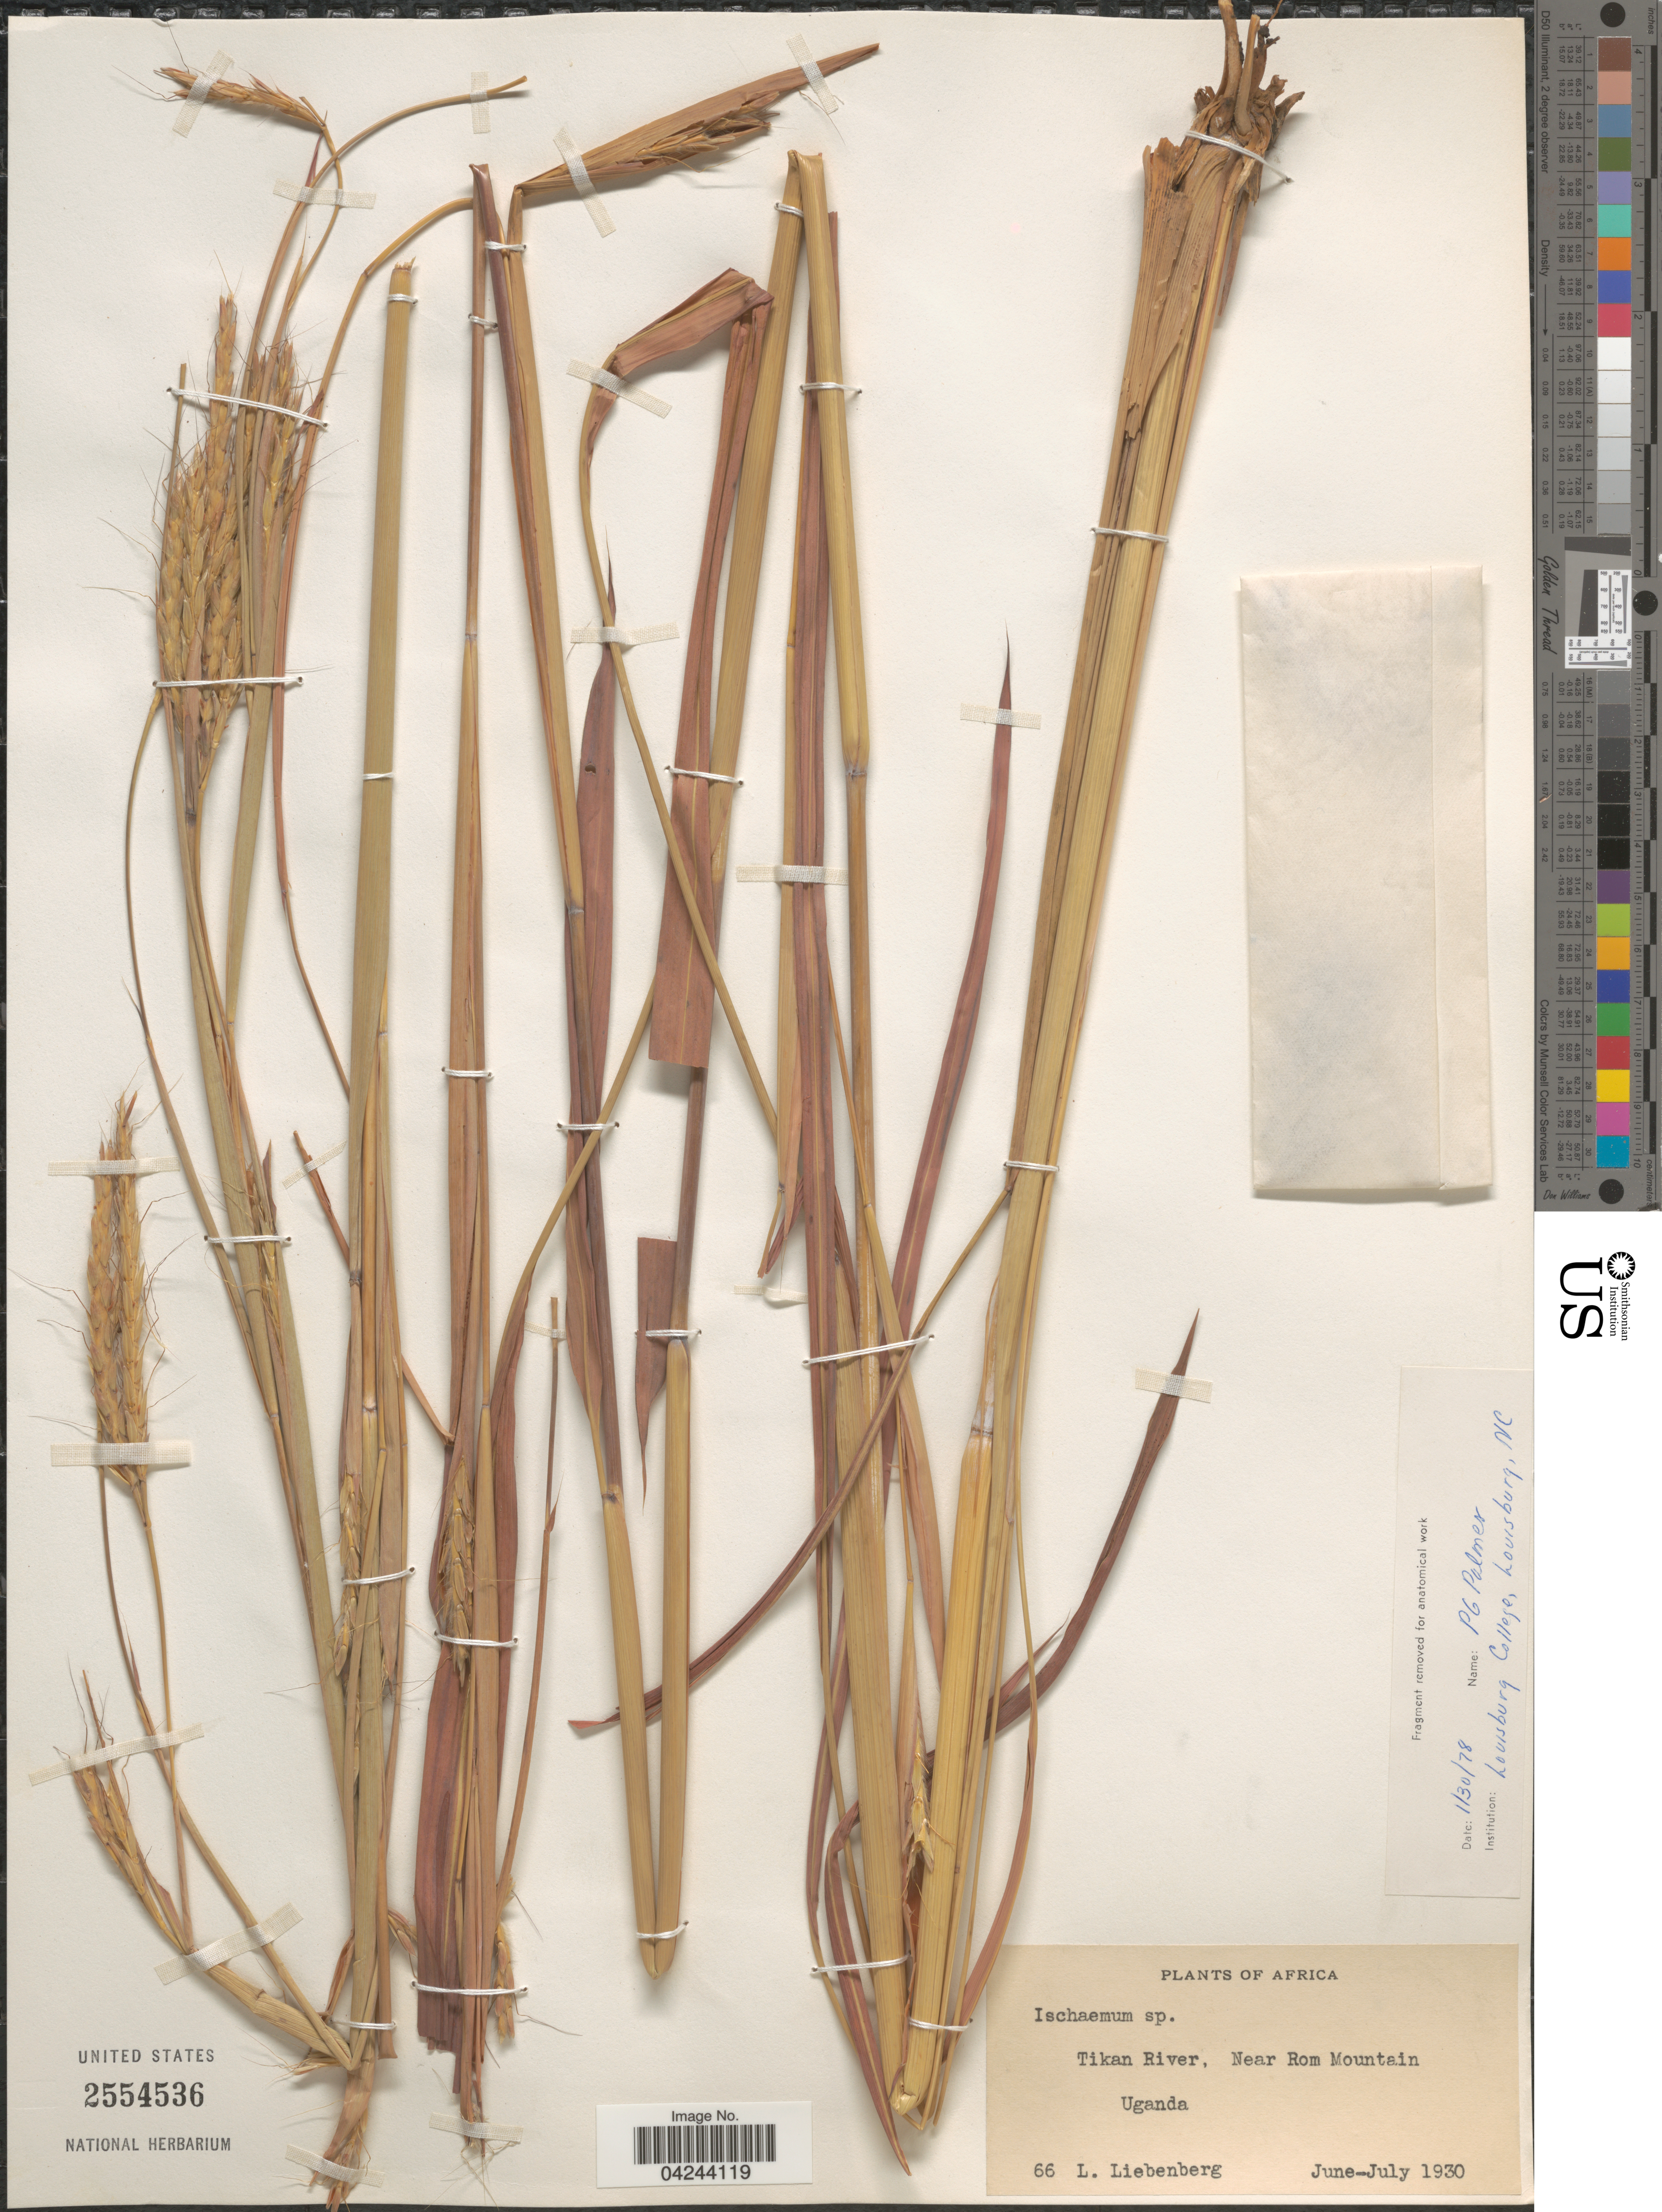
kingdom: Plantae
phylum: Tracheophyta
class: Liliopsida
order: Poales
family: Poaceae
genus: Ischaemum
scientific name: Ischaemum sp.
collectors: L. Liebenberg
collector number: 66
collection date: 1930-06/1930-07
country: Uganda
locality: Tikan River. Near Rom Mountain.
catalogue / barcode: US 2554536